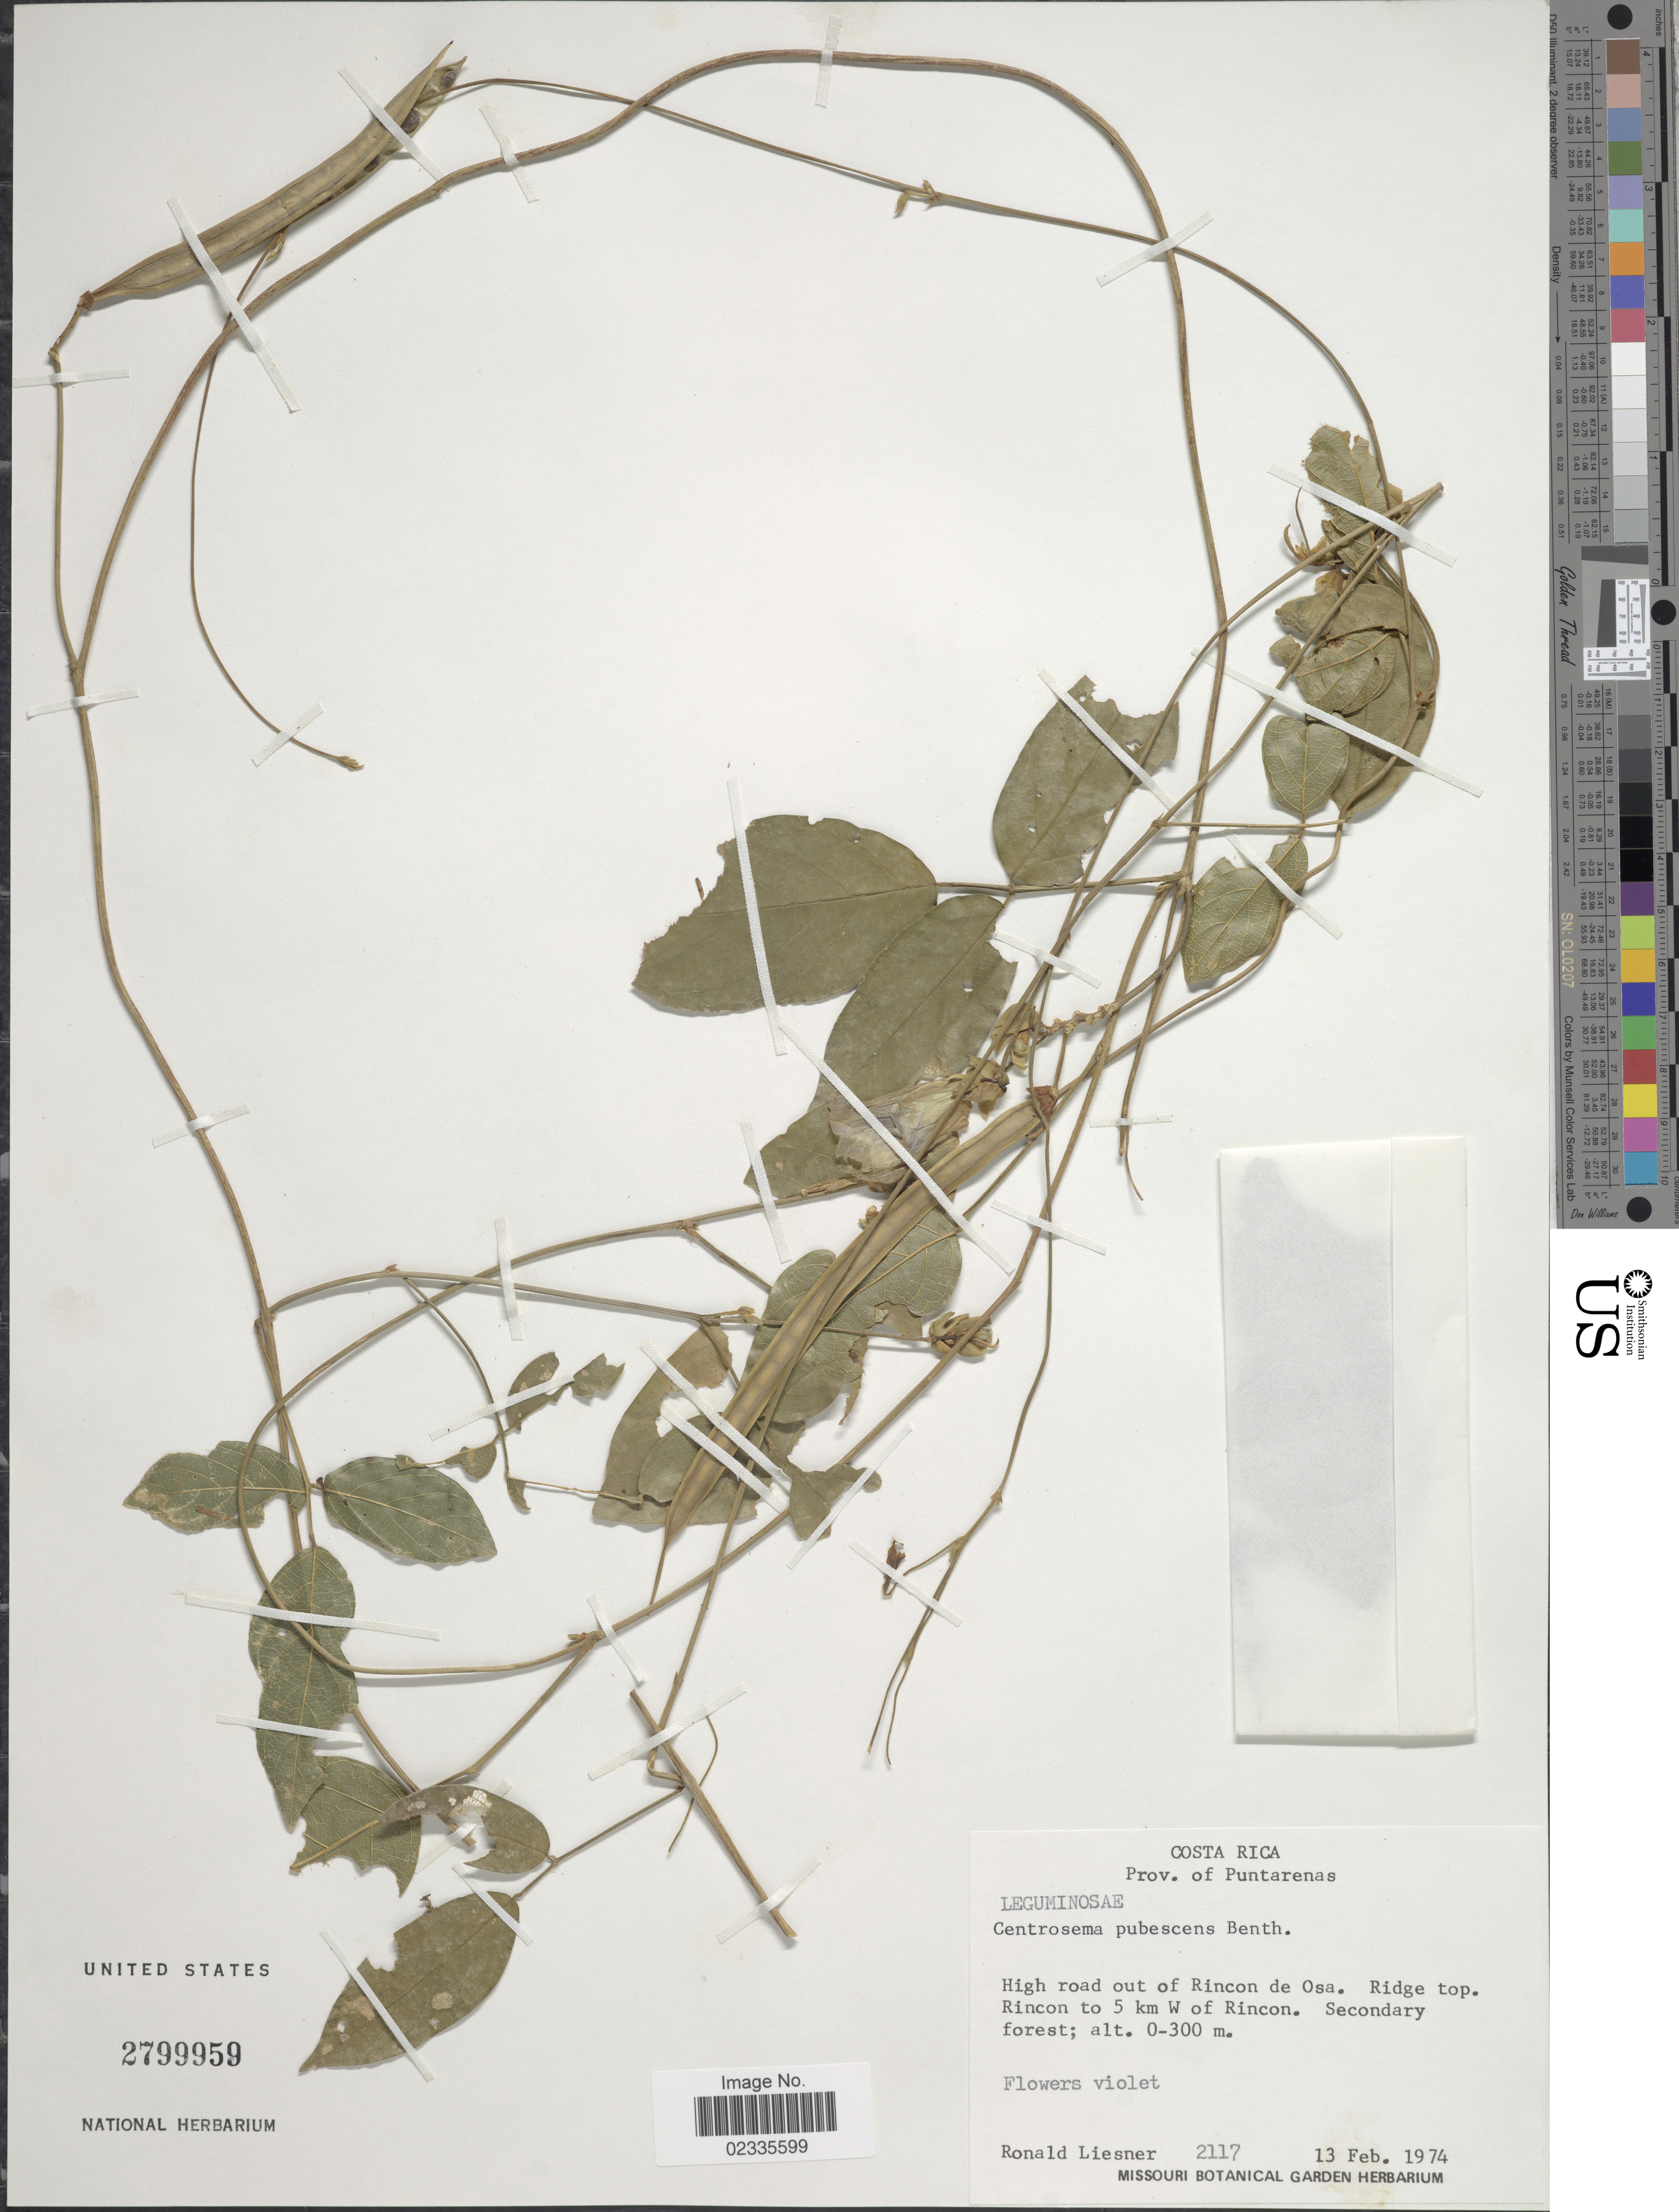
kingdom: Plantae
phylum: Tracheophyta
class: Magnoliopsida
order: Fabales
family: Fabaceae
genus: Centrosema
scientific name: Centrosema pubescens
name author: Benth.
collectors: R. L. Liesner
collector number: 2117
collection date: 1974-02-13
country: Costa Rica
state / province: Puntarenas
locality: High road out of Rincon de Osa. Ridge top. Rincon to 5 km W of Rincon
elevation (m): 0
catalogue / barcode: US 2799959